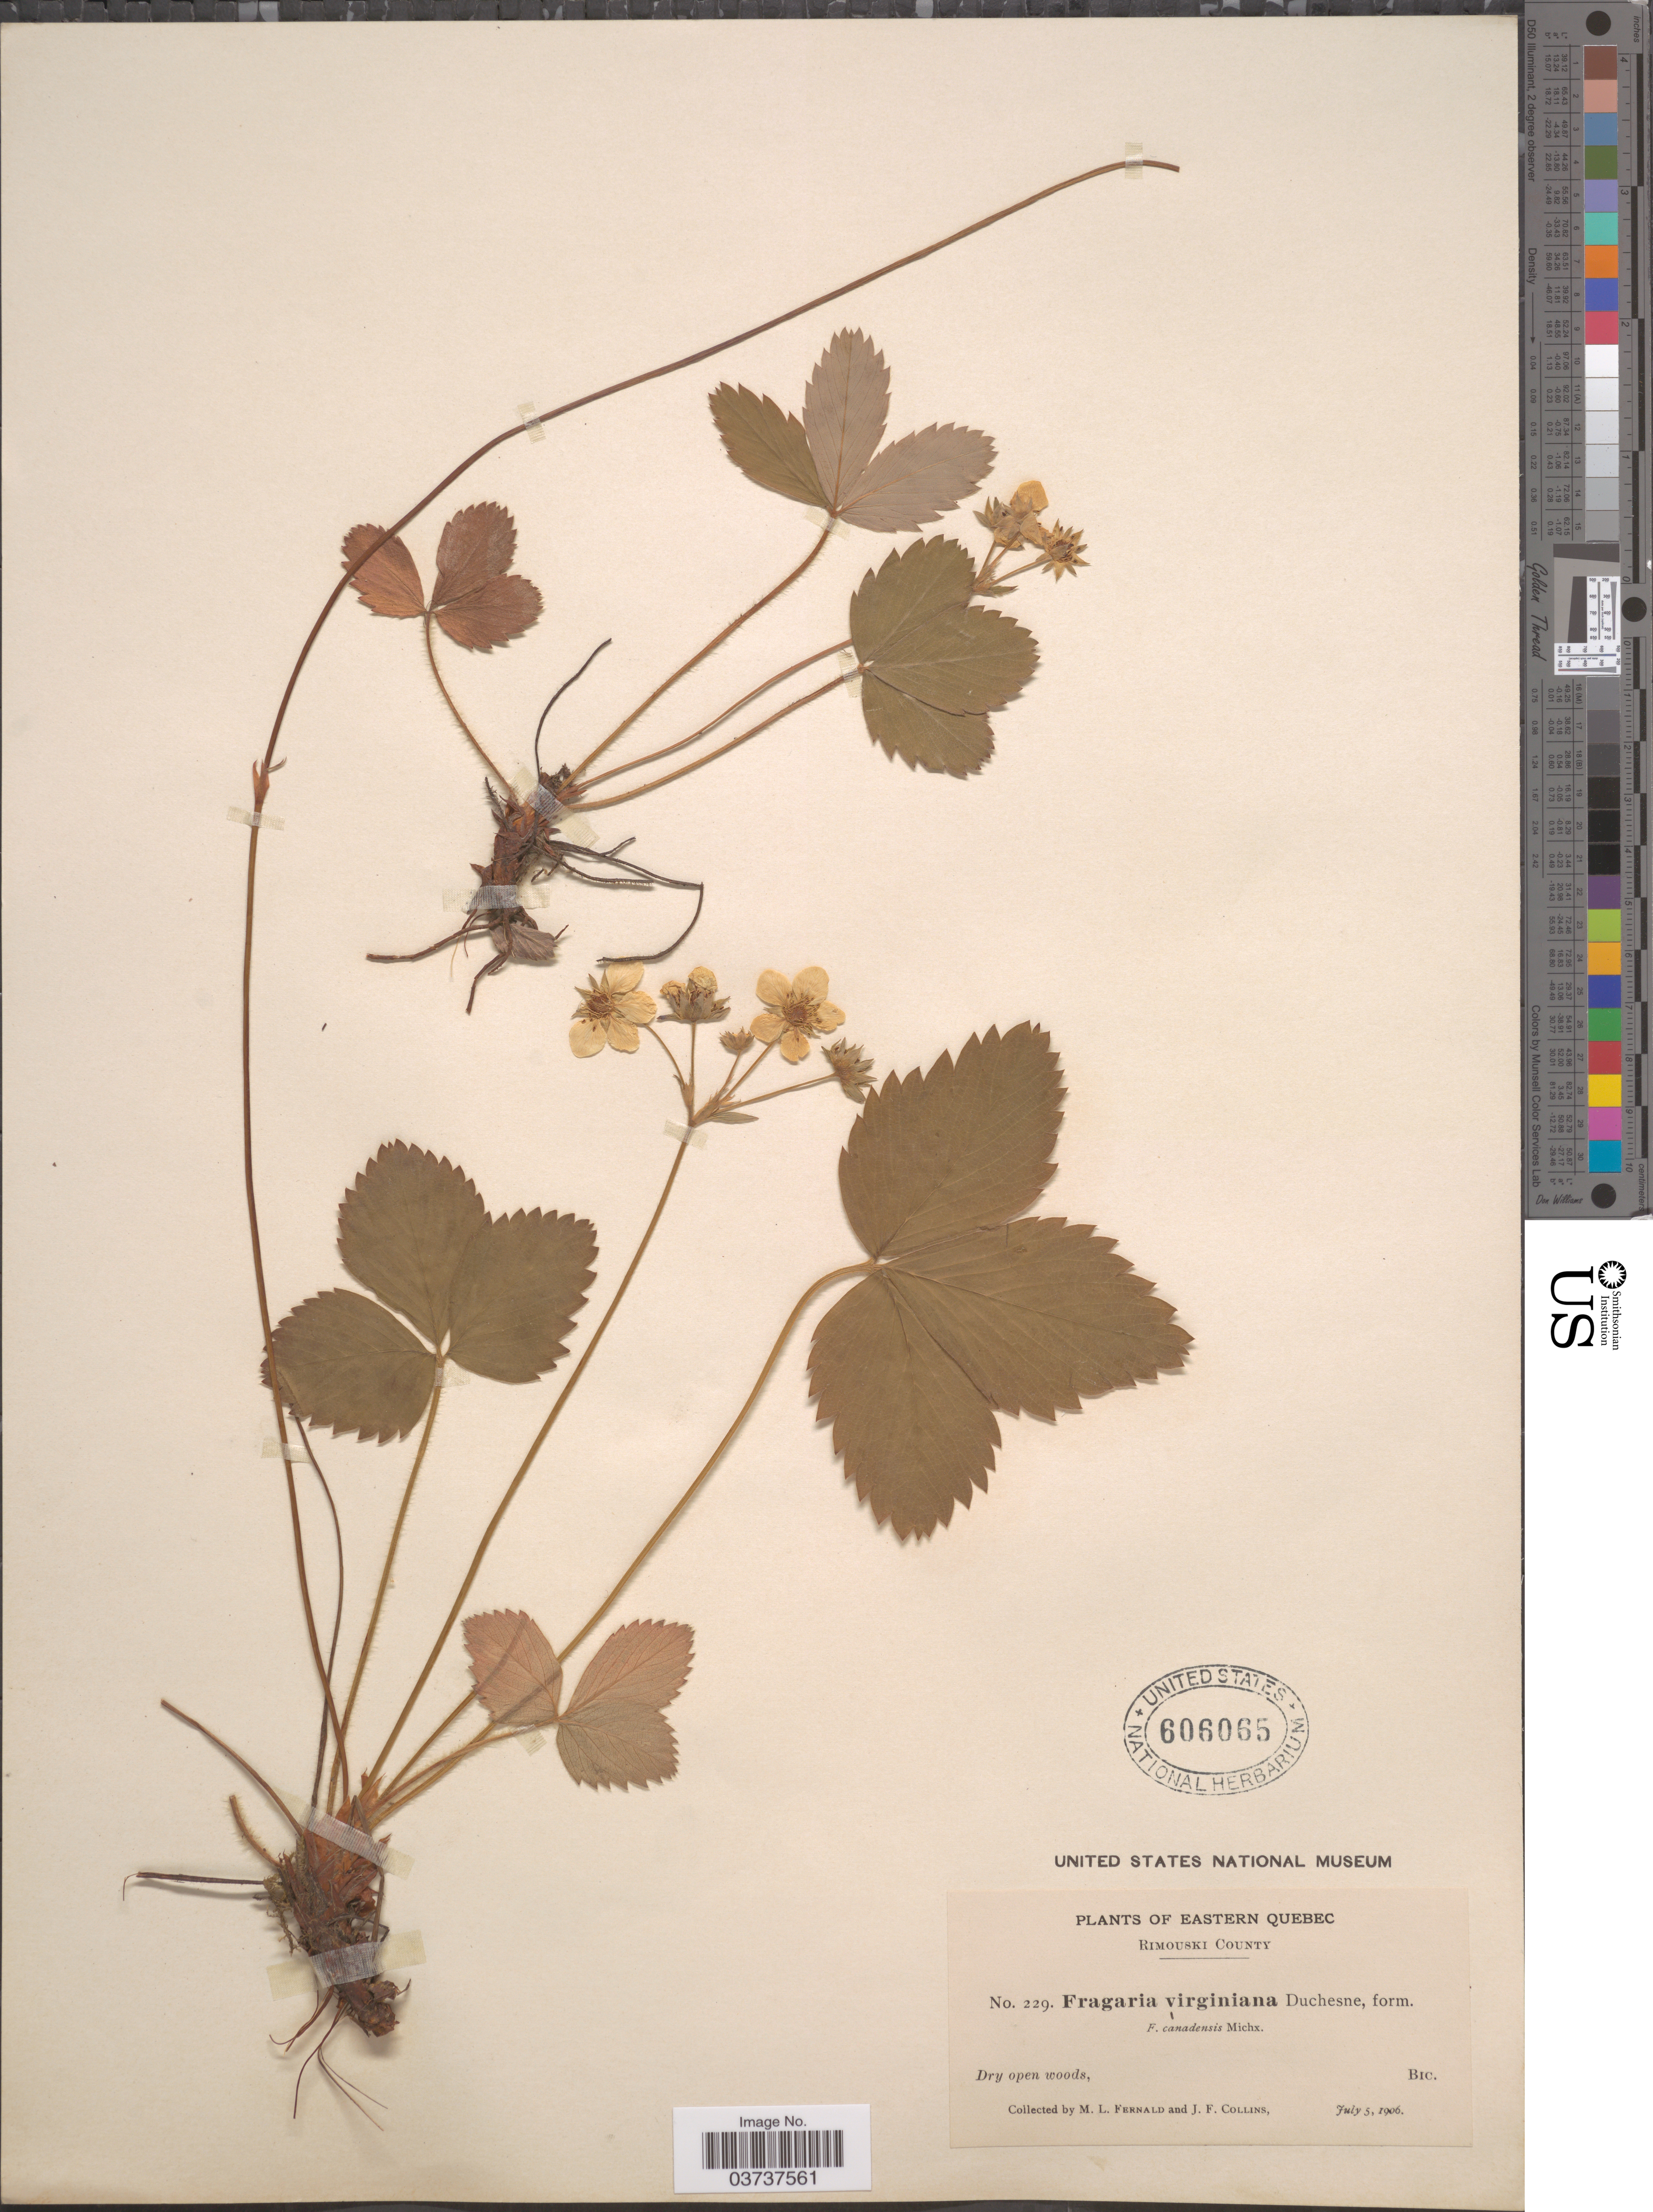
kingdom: Plantae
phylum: Tracheophyta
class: Magnoliopsida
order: Rosales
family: Rosaceae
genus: Fragaria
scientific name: Fragaria virginiana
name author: Mill.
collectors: M. L. Fernald & J. Collins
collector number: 229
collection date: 1906-07-05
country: Canada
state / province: Quebec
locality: Eastern Quebec. Rimouski County. Bic.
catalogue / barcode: US 606065